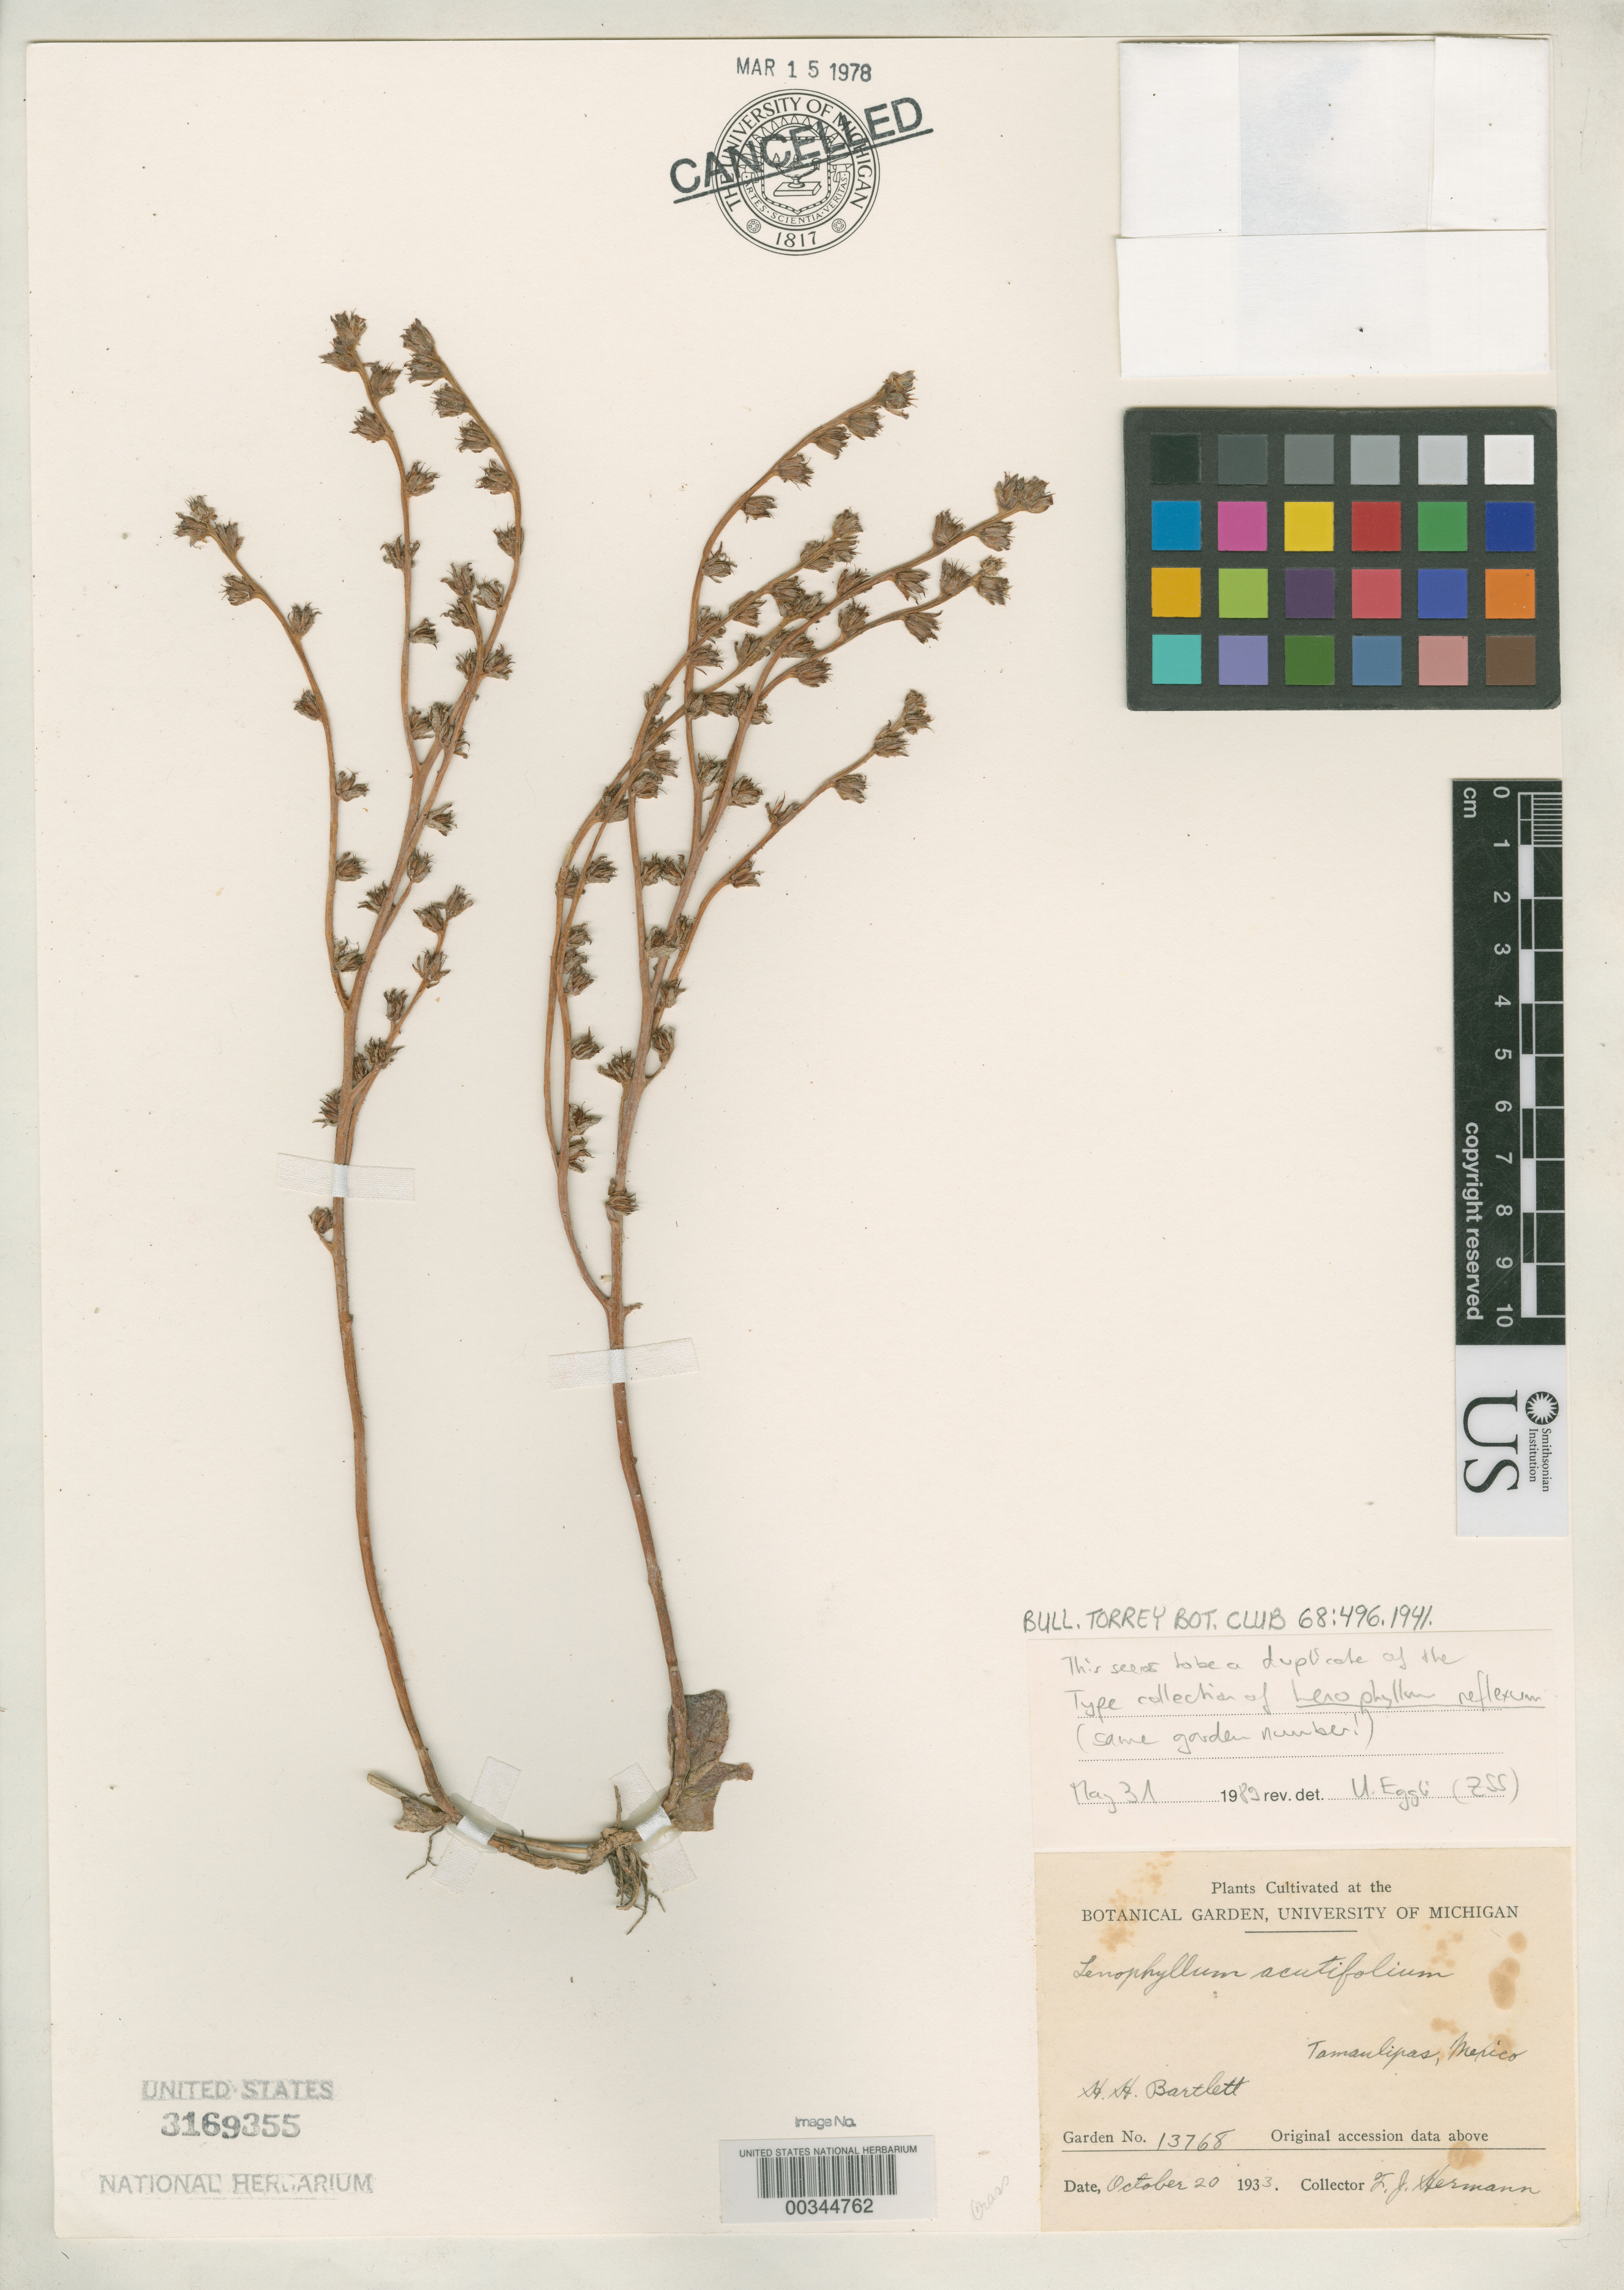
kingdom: Plantae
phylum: Tracheophyta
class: Magnoliopsida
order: Saxifragales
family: Crassulaceae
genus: Lenophyllum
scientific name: Lenophyllum reflexum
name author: S.S. White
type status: Isotype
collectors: H. H. Bartlett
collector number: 13768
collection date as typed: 20 Oct 1933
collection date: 1933-10-20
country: Mexico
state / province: Tamaulipas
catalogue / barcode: US 3169355